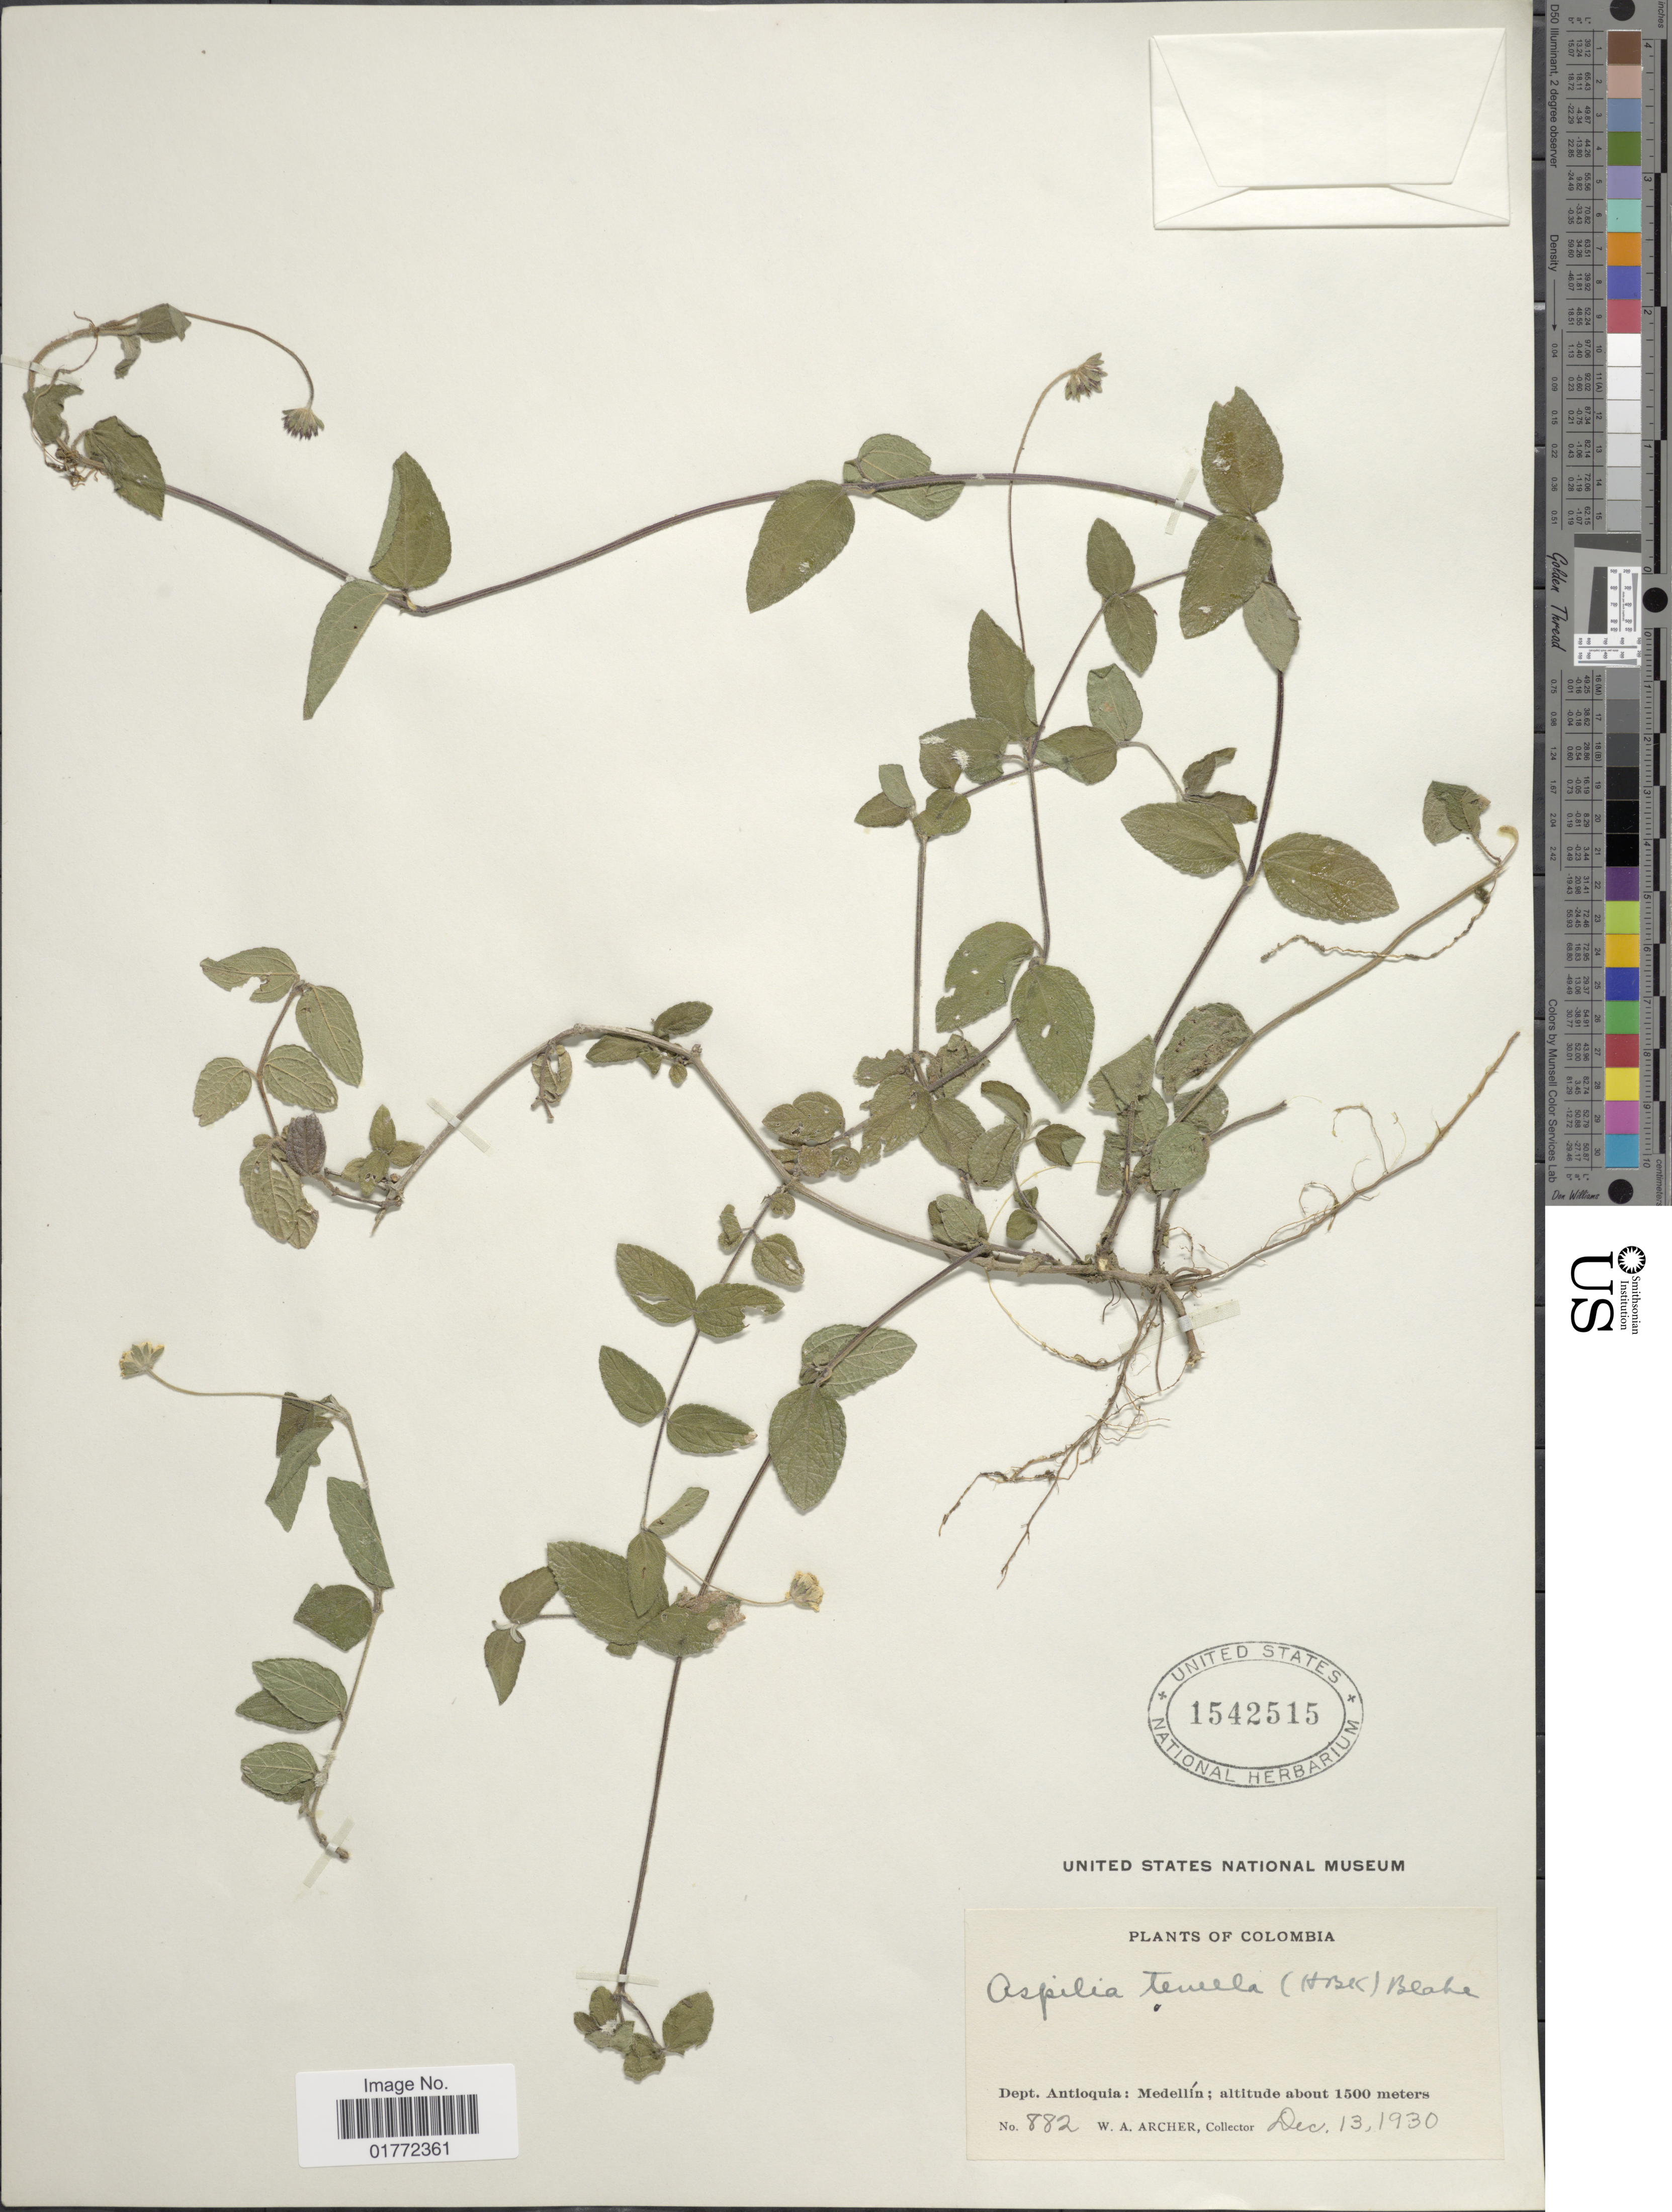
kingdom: Plantae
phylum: Tracheophyta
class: Magnoliopsida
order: Asterales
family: Asteraceae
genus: Eleutheranthera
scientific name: Eleutheranthera tenella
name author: (Kunth) H. Rob.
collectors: W. A. Archer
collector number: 882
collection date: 1930-12-13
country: Colombia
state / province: Antioquia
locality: Medellin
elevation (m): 1500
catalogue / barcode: US 1542515